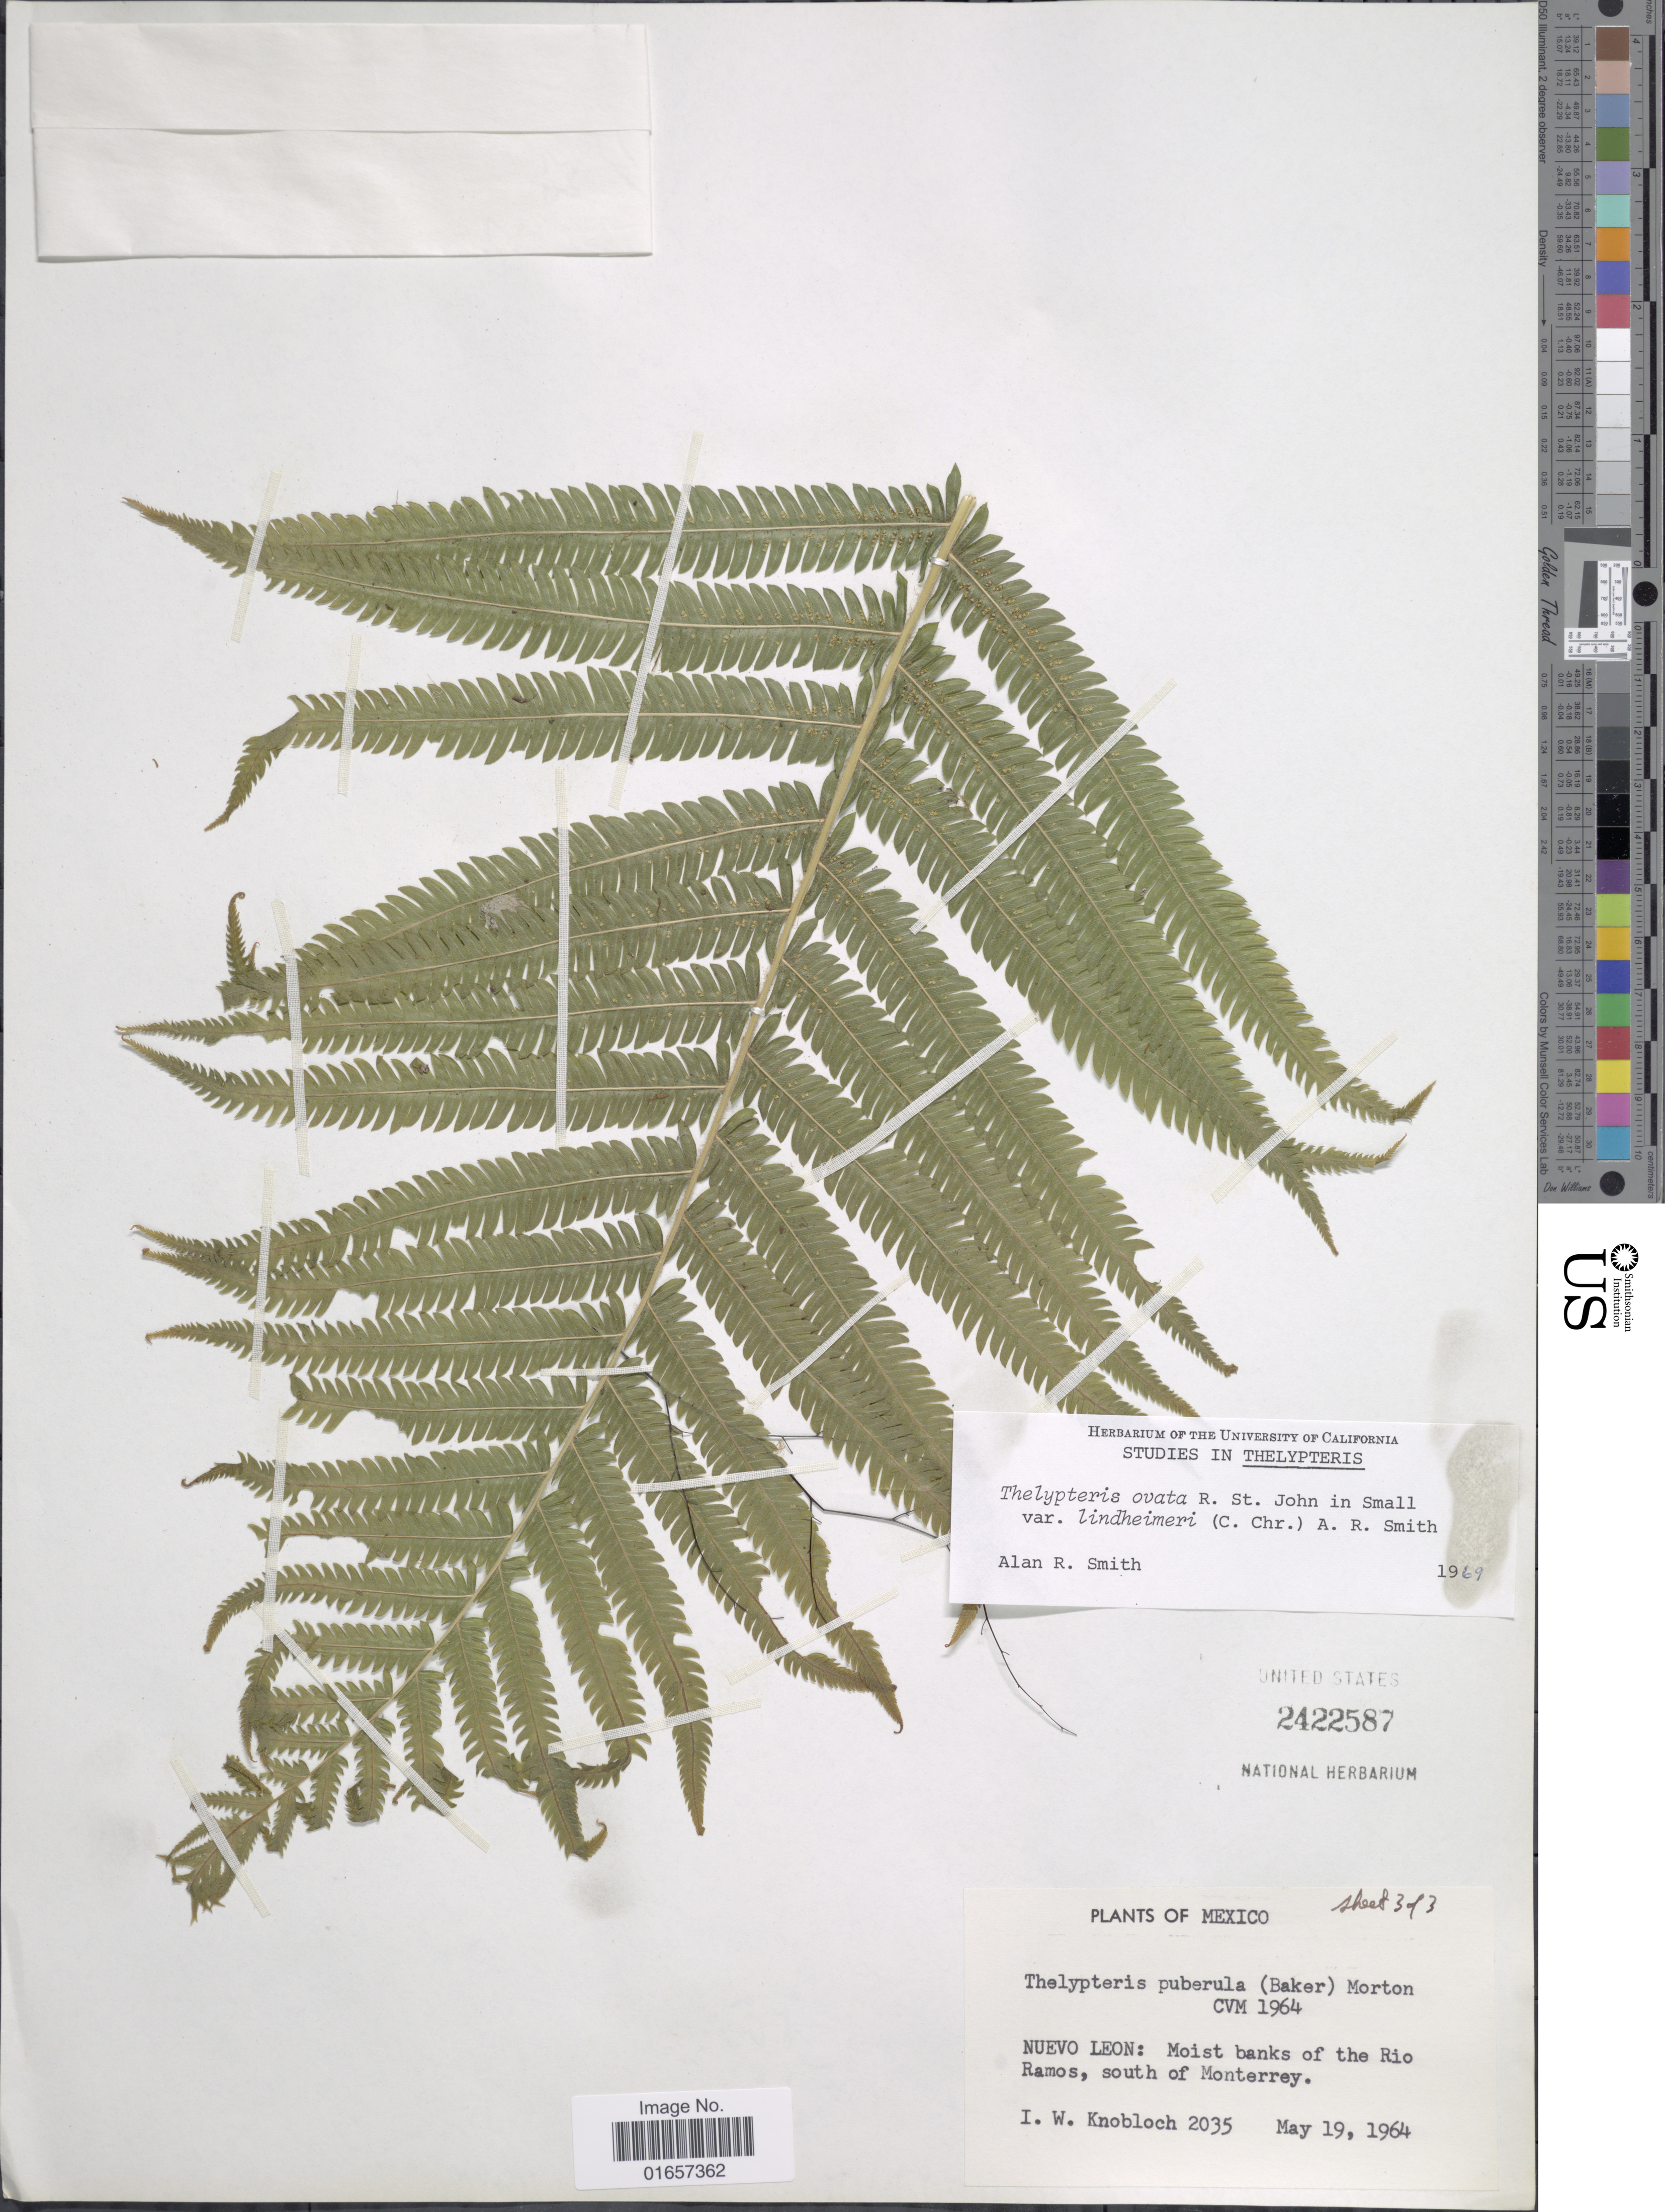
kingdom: Plantae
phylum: Tracheophyta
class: Polypodiopsida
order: Polypodiales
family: Thelypteridaceae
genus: Christella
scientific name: Christella ovata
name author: (R.P. St. John) Á. Löve & D. Löve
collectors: I. W. Knobloch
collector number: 2035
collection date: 1964-05-19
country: Mexico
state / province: Nuevo León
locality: Mexico, Nuevo León, moist banks of the Rio Ramos, south of Monterrey.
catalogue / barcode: US 2422587